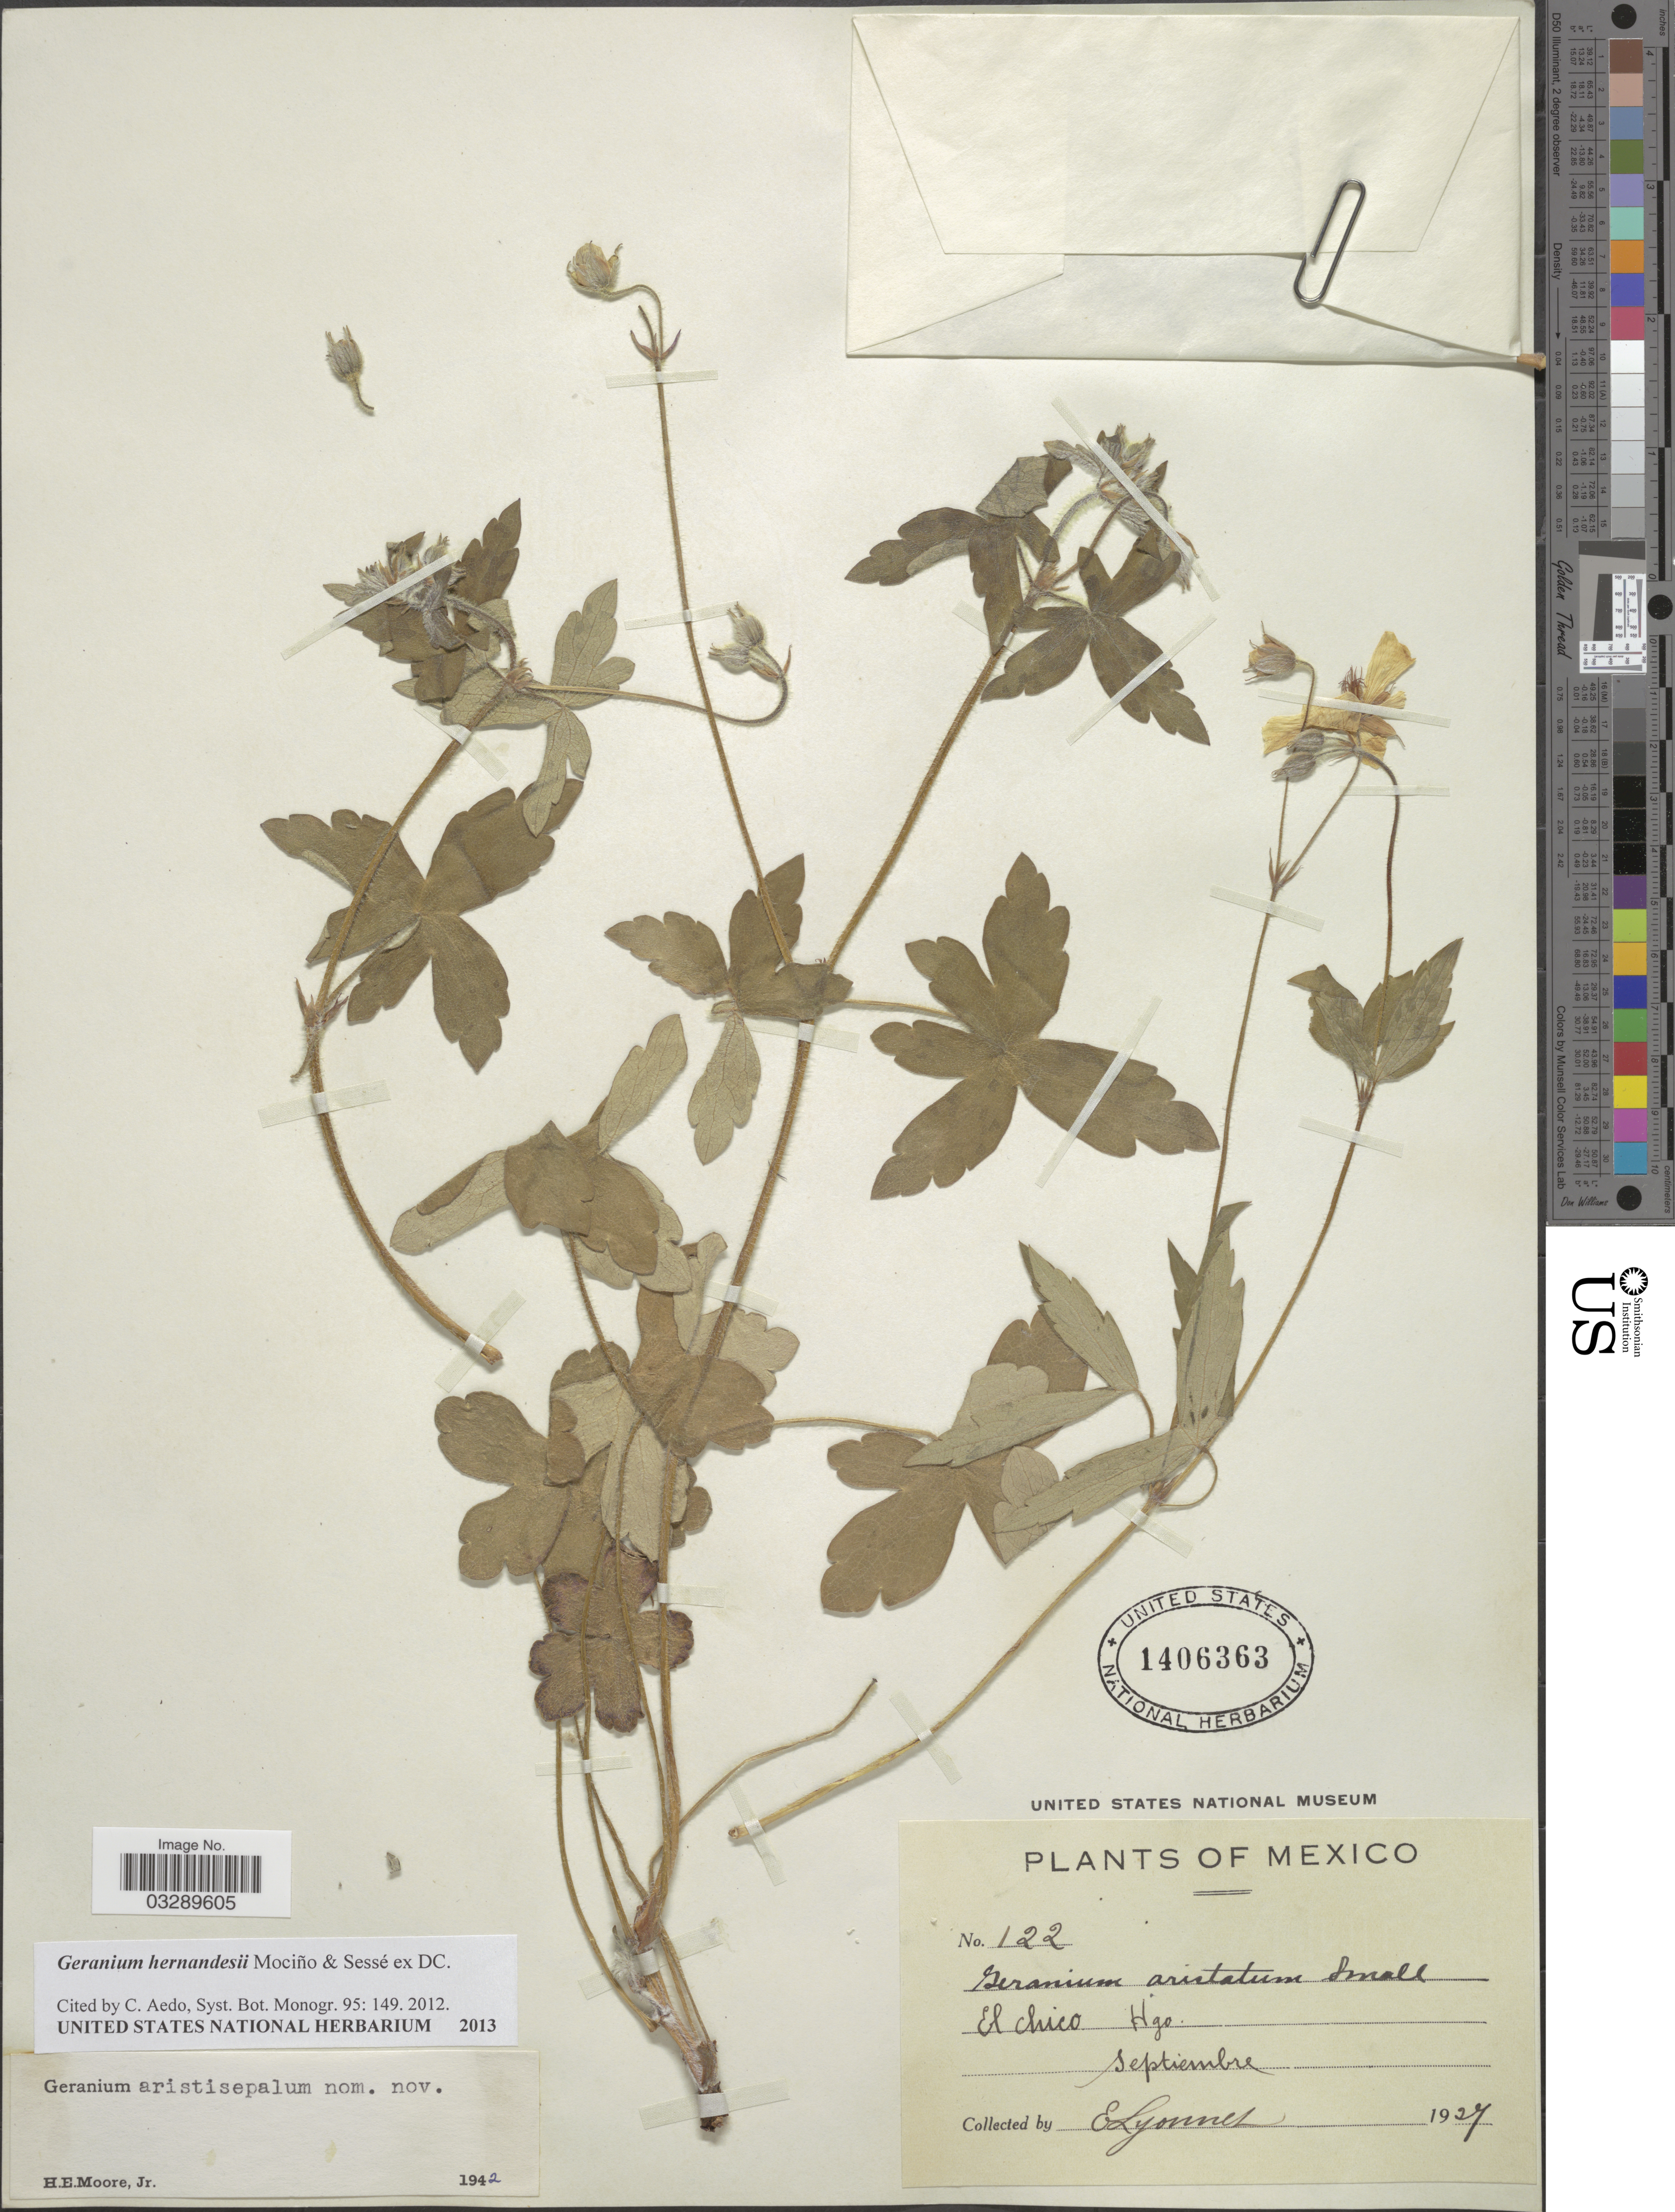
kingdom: Plantae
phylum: Tracheophyta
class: Magnoliopsida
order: Geraniales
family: Geraniaceae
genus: Geranium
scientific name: Geranium hernandesii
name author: DC.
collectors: E. Lyonnet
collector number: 122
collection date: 1927-09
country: Mexico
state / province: Hidalgo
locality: El Chico.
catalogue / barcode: US 1406363